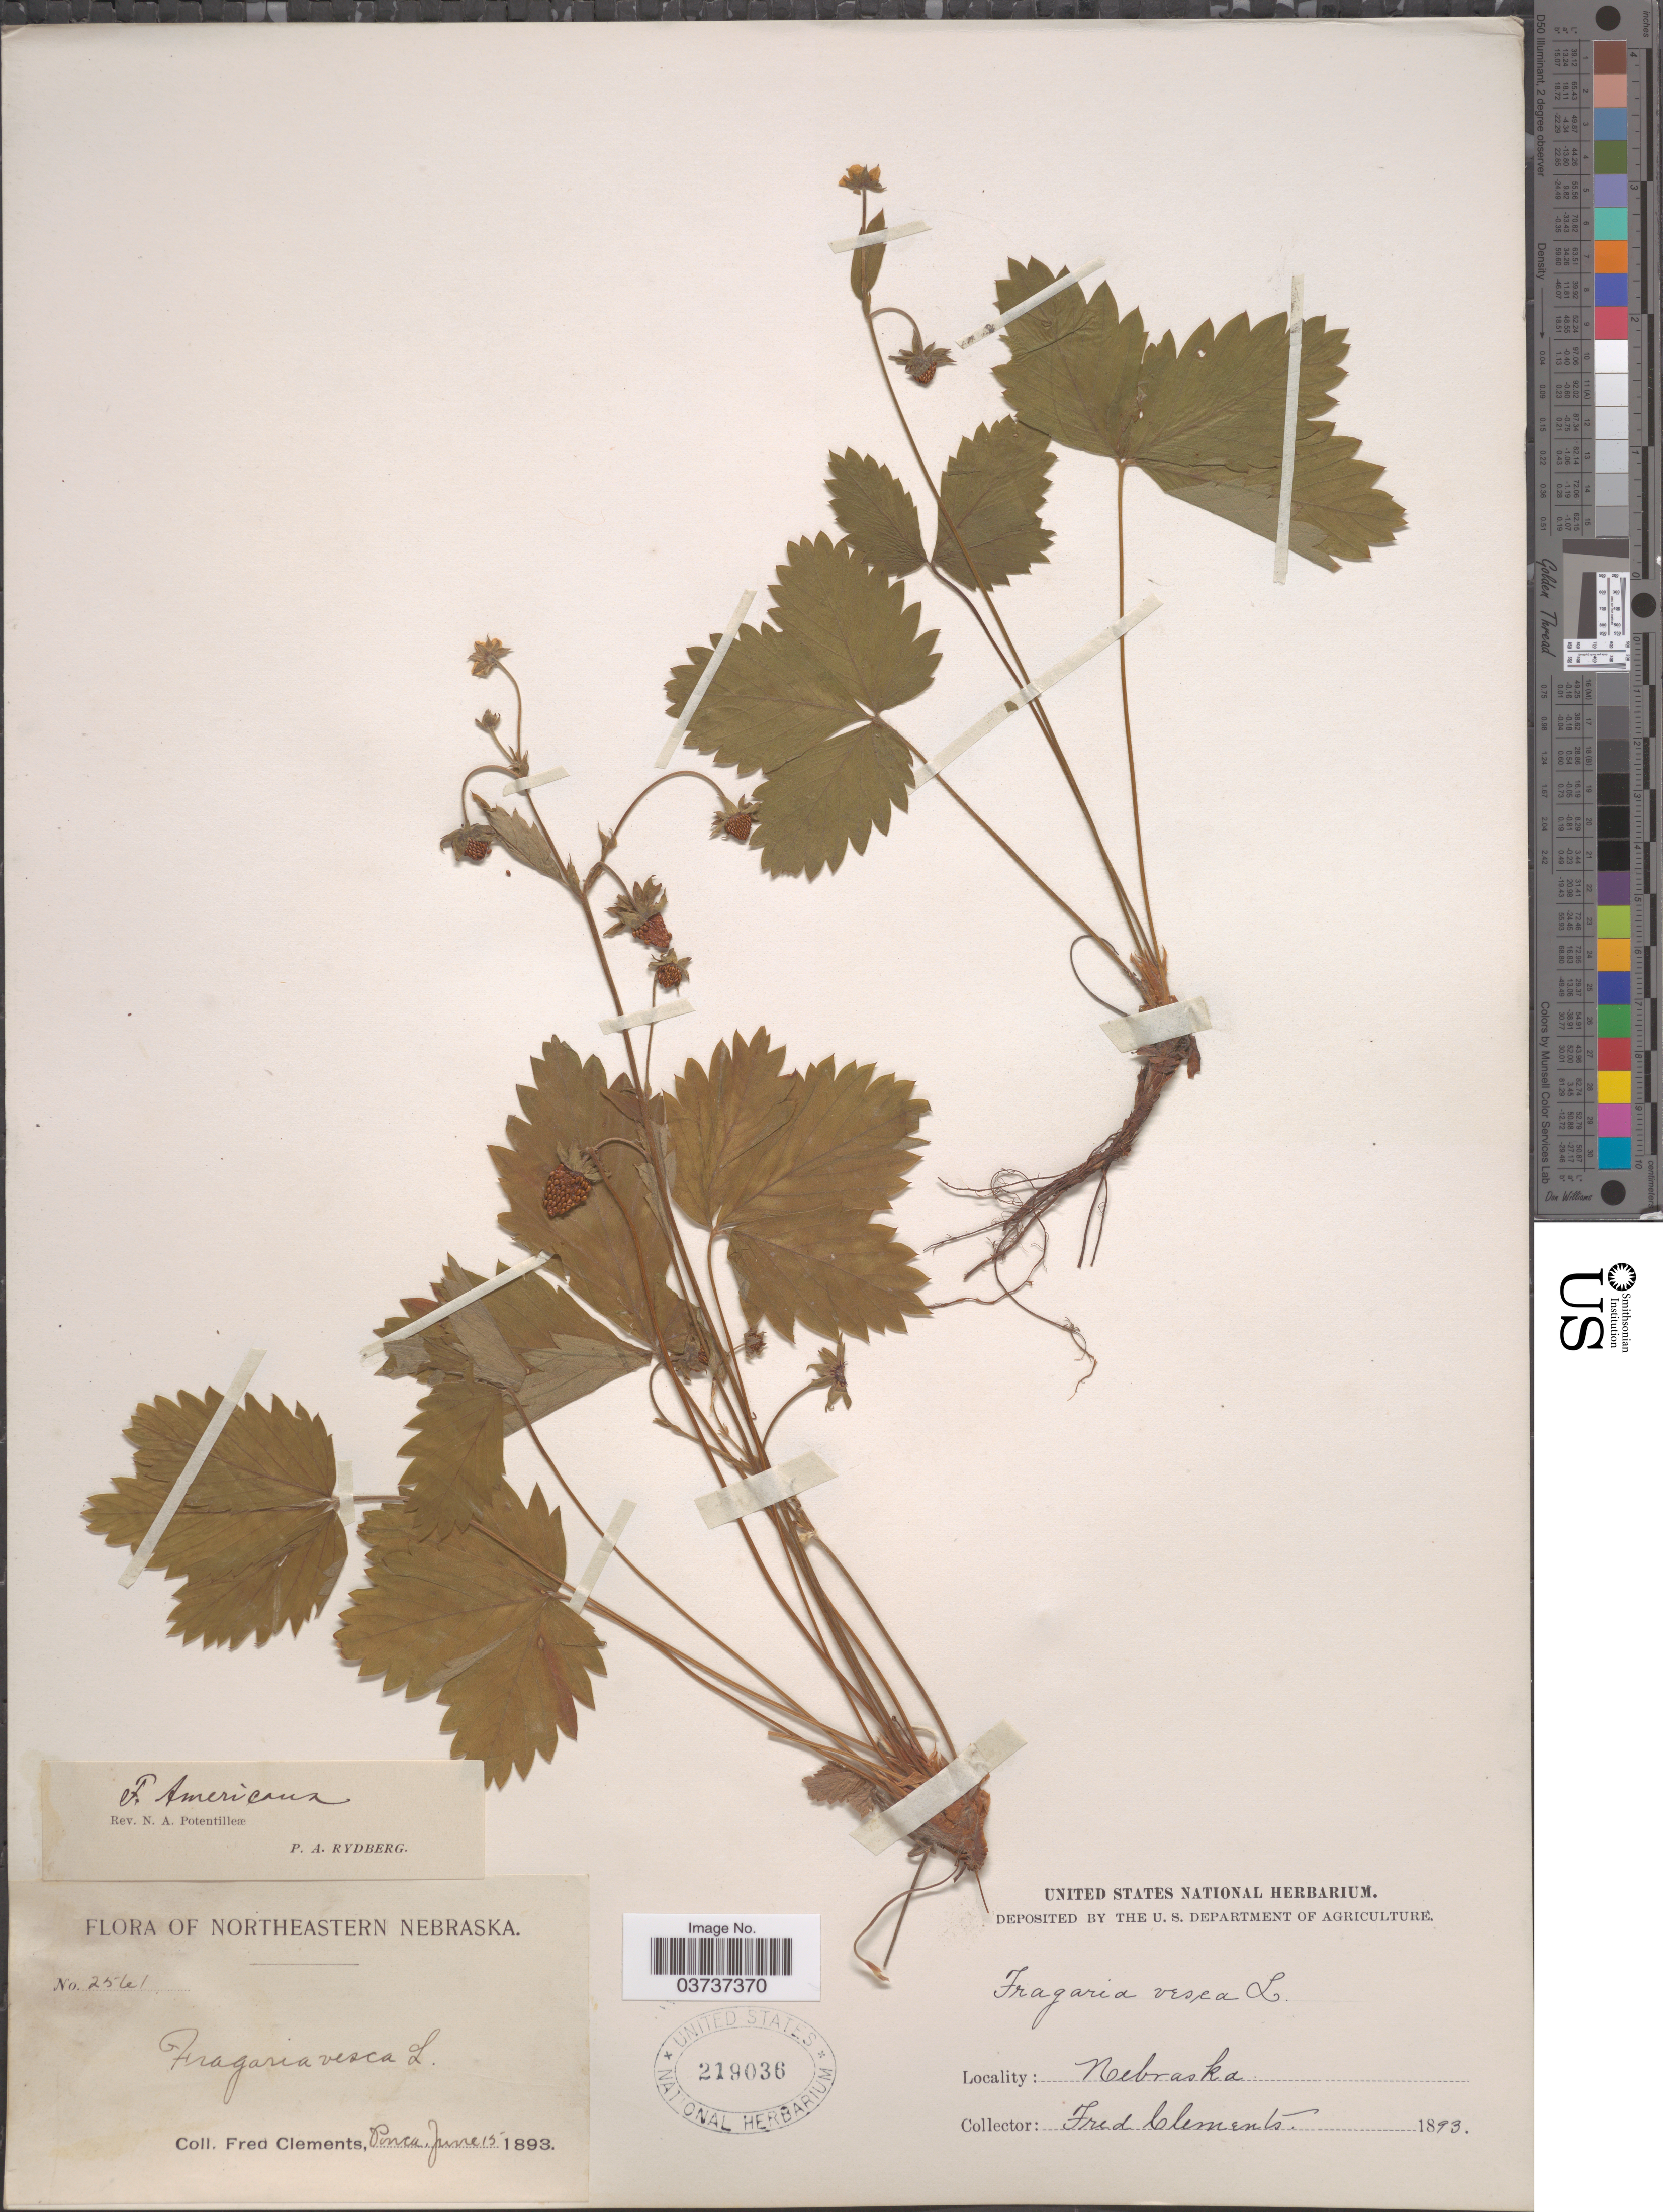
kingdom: Plantae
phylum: Tracheophyta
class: Magnoliopsida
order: Rosales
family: Rosaceae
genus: Fragaria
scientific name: Fragaria vesca subsp. americana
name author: (Porter) Staudt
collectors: F. Clements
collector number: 2561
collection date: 1893-06-15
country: United States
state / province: Nebraska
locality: Northeastern Nebraska. Ponca.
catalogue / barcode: US 219036